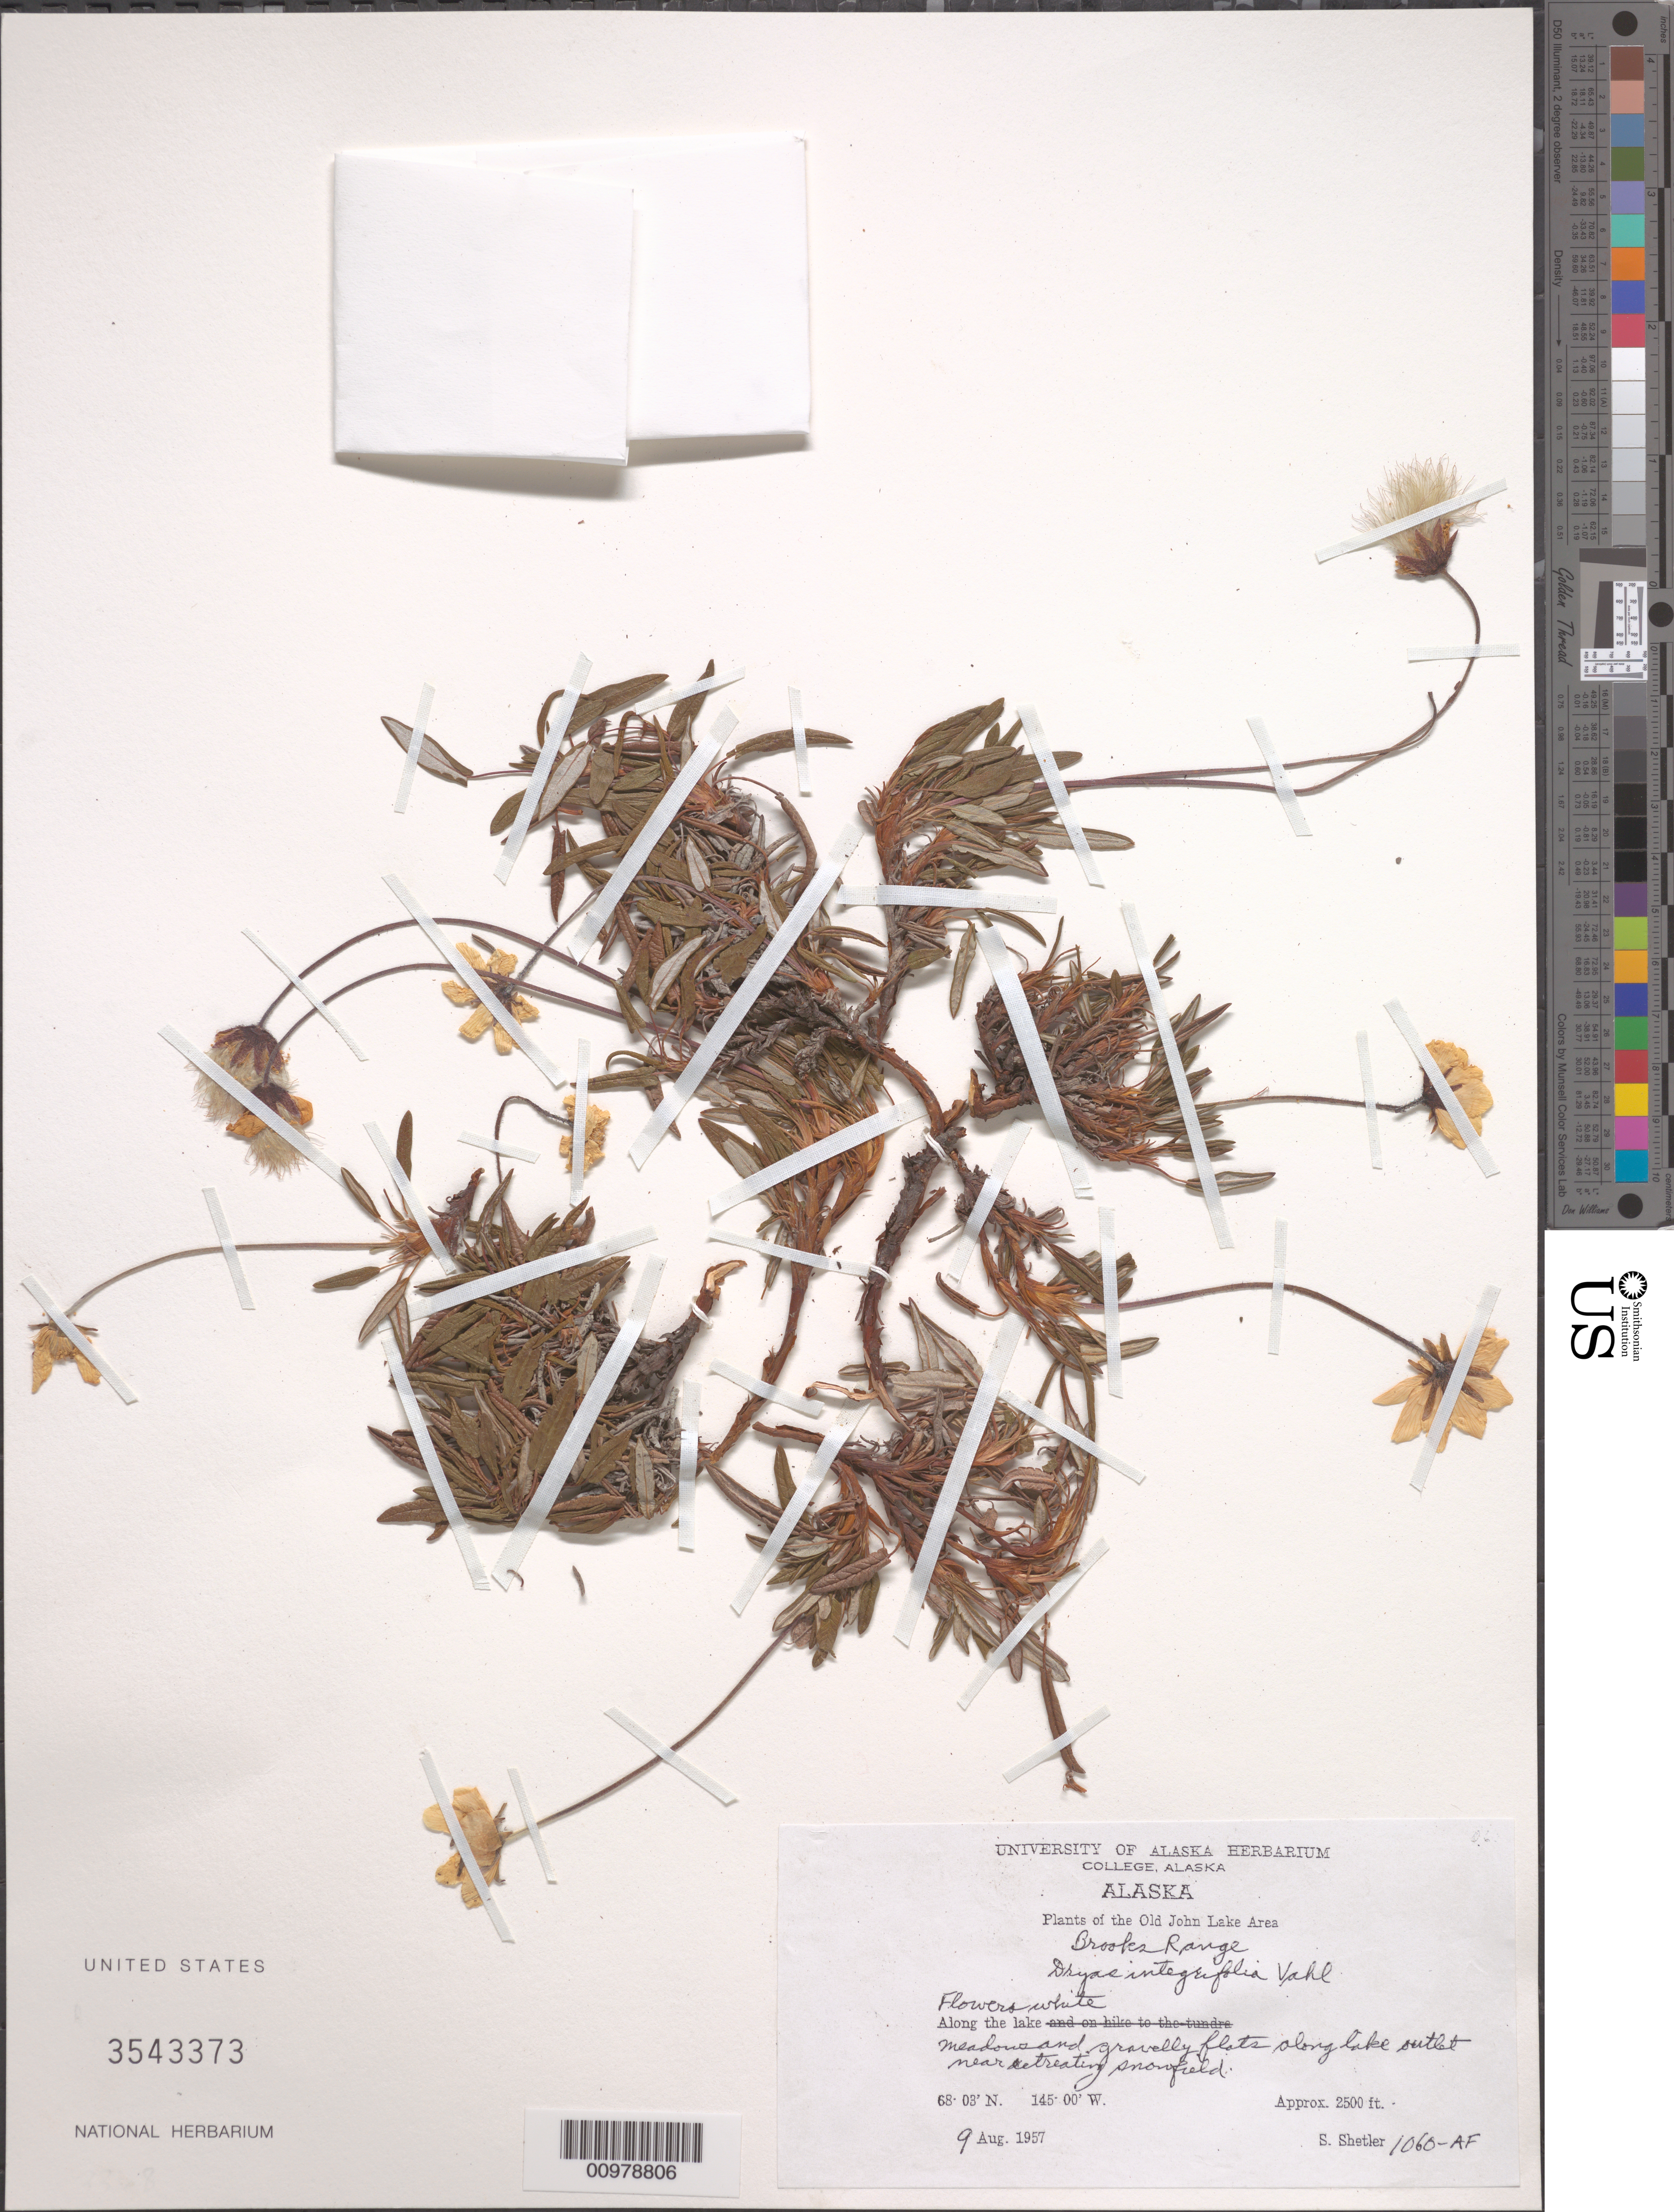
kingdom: Plantae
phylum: Tracheophyta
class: Magnoliopsida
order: Rosales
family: Rosaceae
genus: Dryas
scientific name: Dryas integrifolia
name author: Vahl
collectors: S. Shetler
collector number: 1060-AF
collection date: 1957-08-09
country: United States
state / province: Alaska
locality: Old John Lake Area. Brooks Range. Along the lake. Meadows and gravelly flats along lake outlet near retreating snowfield.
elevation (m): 762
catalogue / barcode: US 3543373